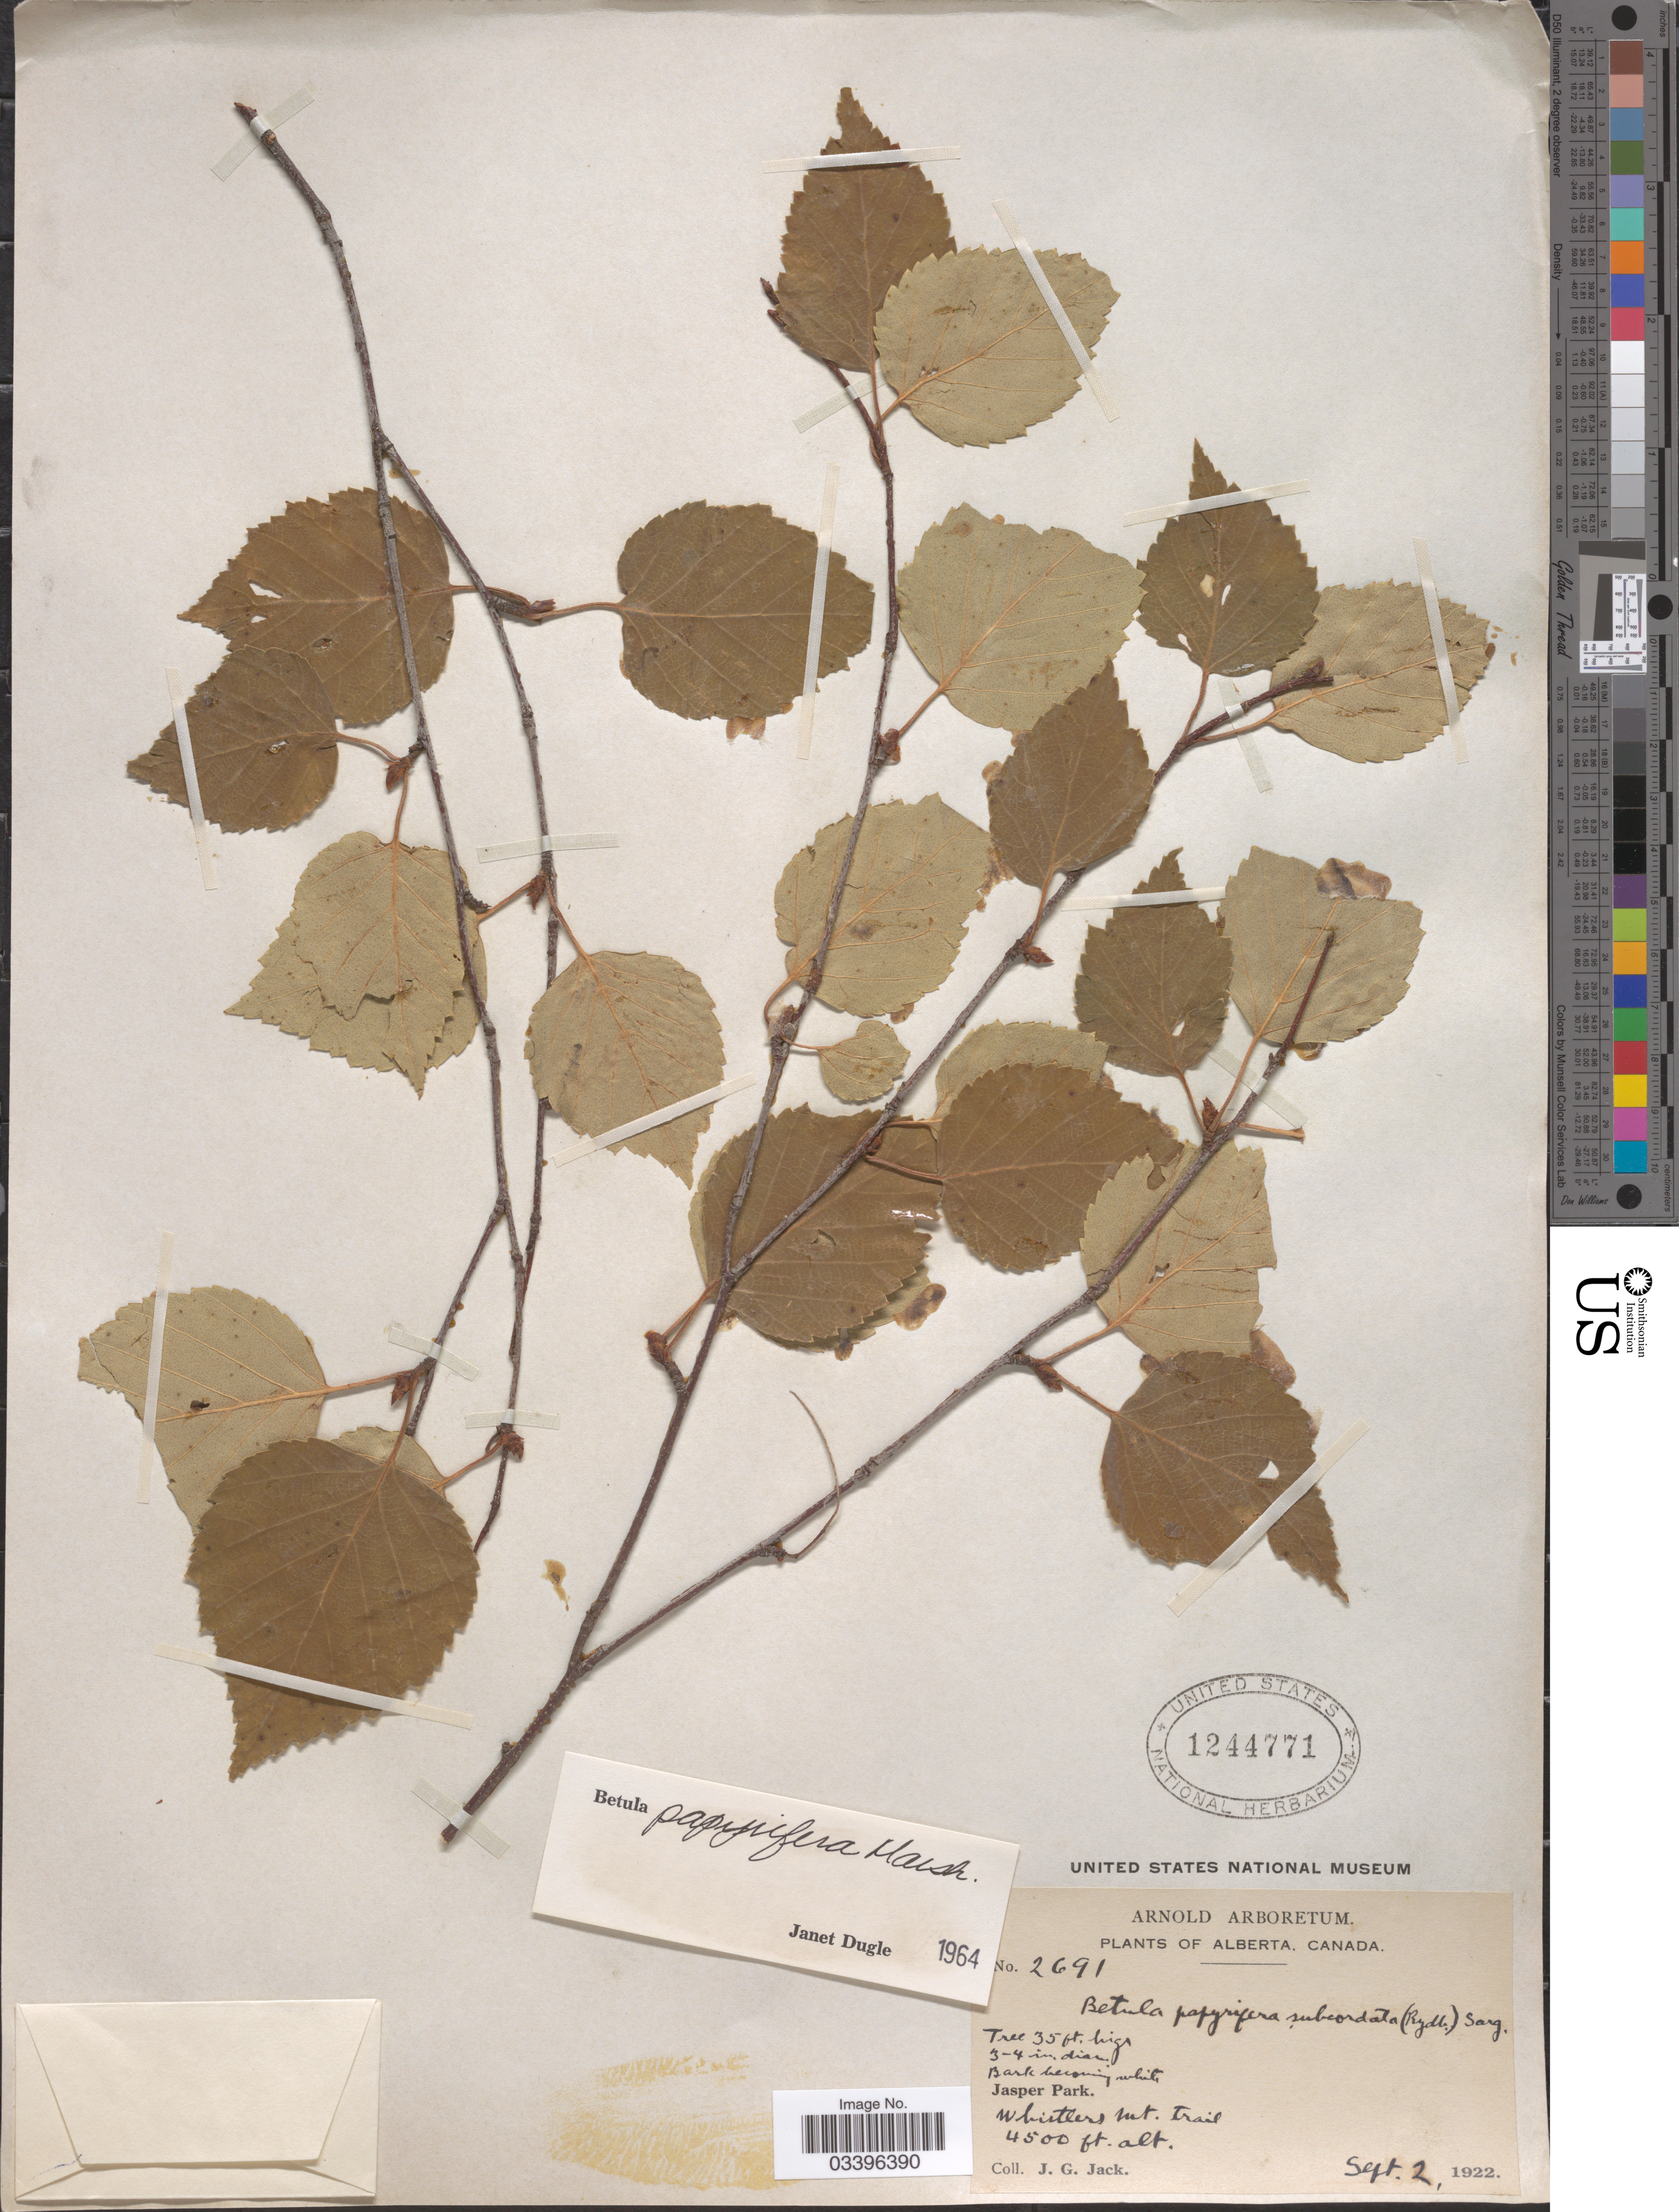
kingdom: Plantae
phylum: Tracheophyta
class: Magnoliopsida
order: Fagales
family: Betulaceae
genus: Betula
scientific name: Betula papyrifera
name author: Marshall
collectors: J. G. Jack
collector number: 2691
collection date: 1922-09-02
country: Canada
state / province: Alberta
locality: Jasper Park. Whistlers Mt. Trail.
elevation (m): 1372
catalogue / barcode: US 1244771